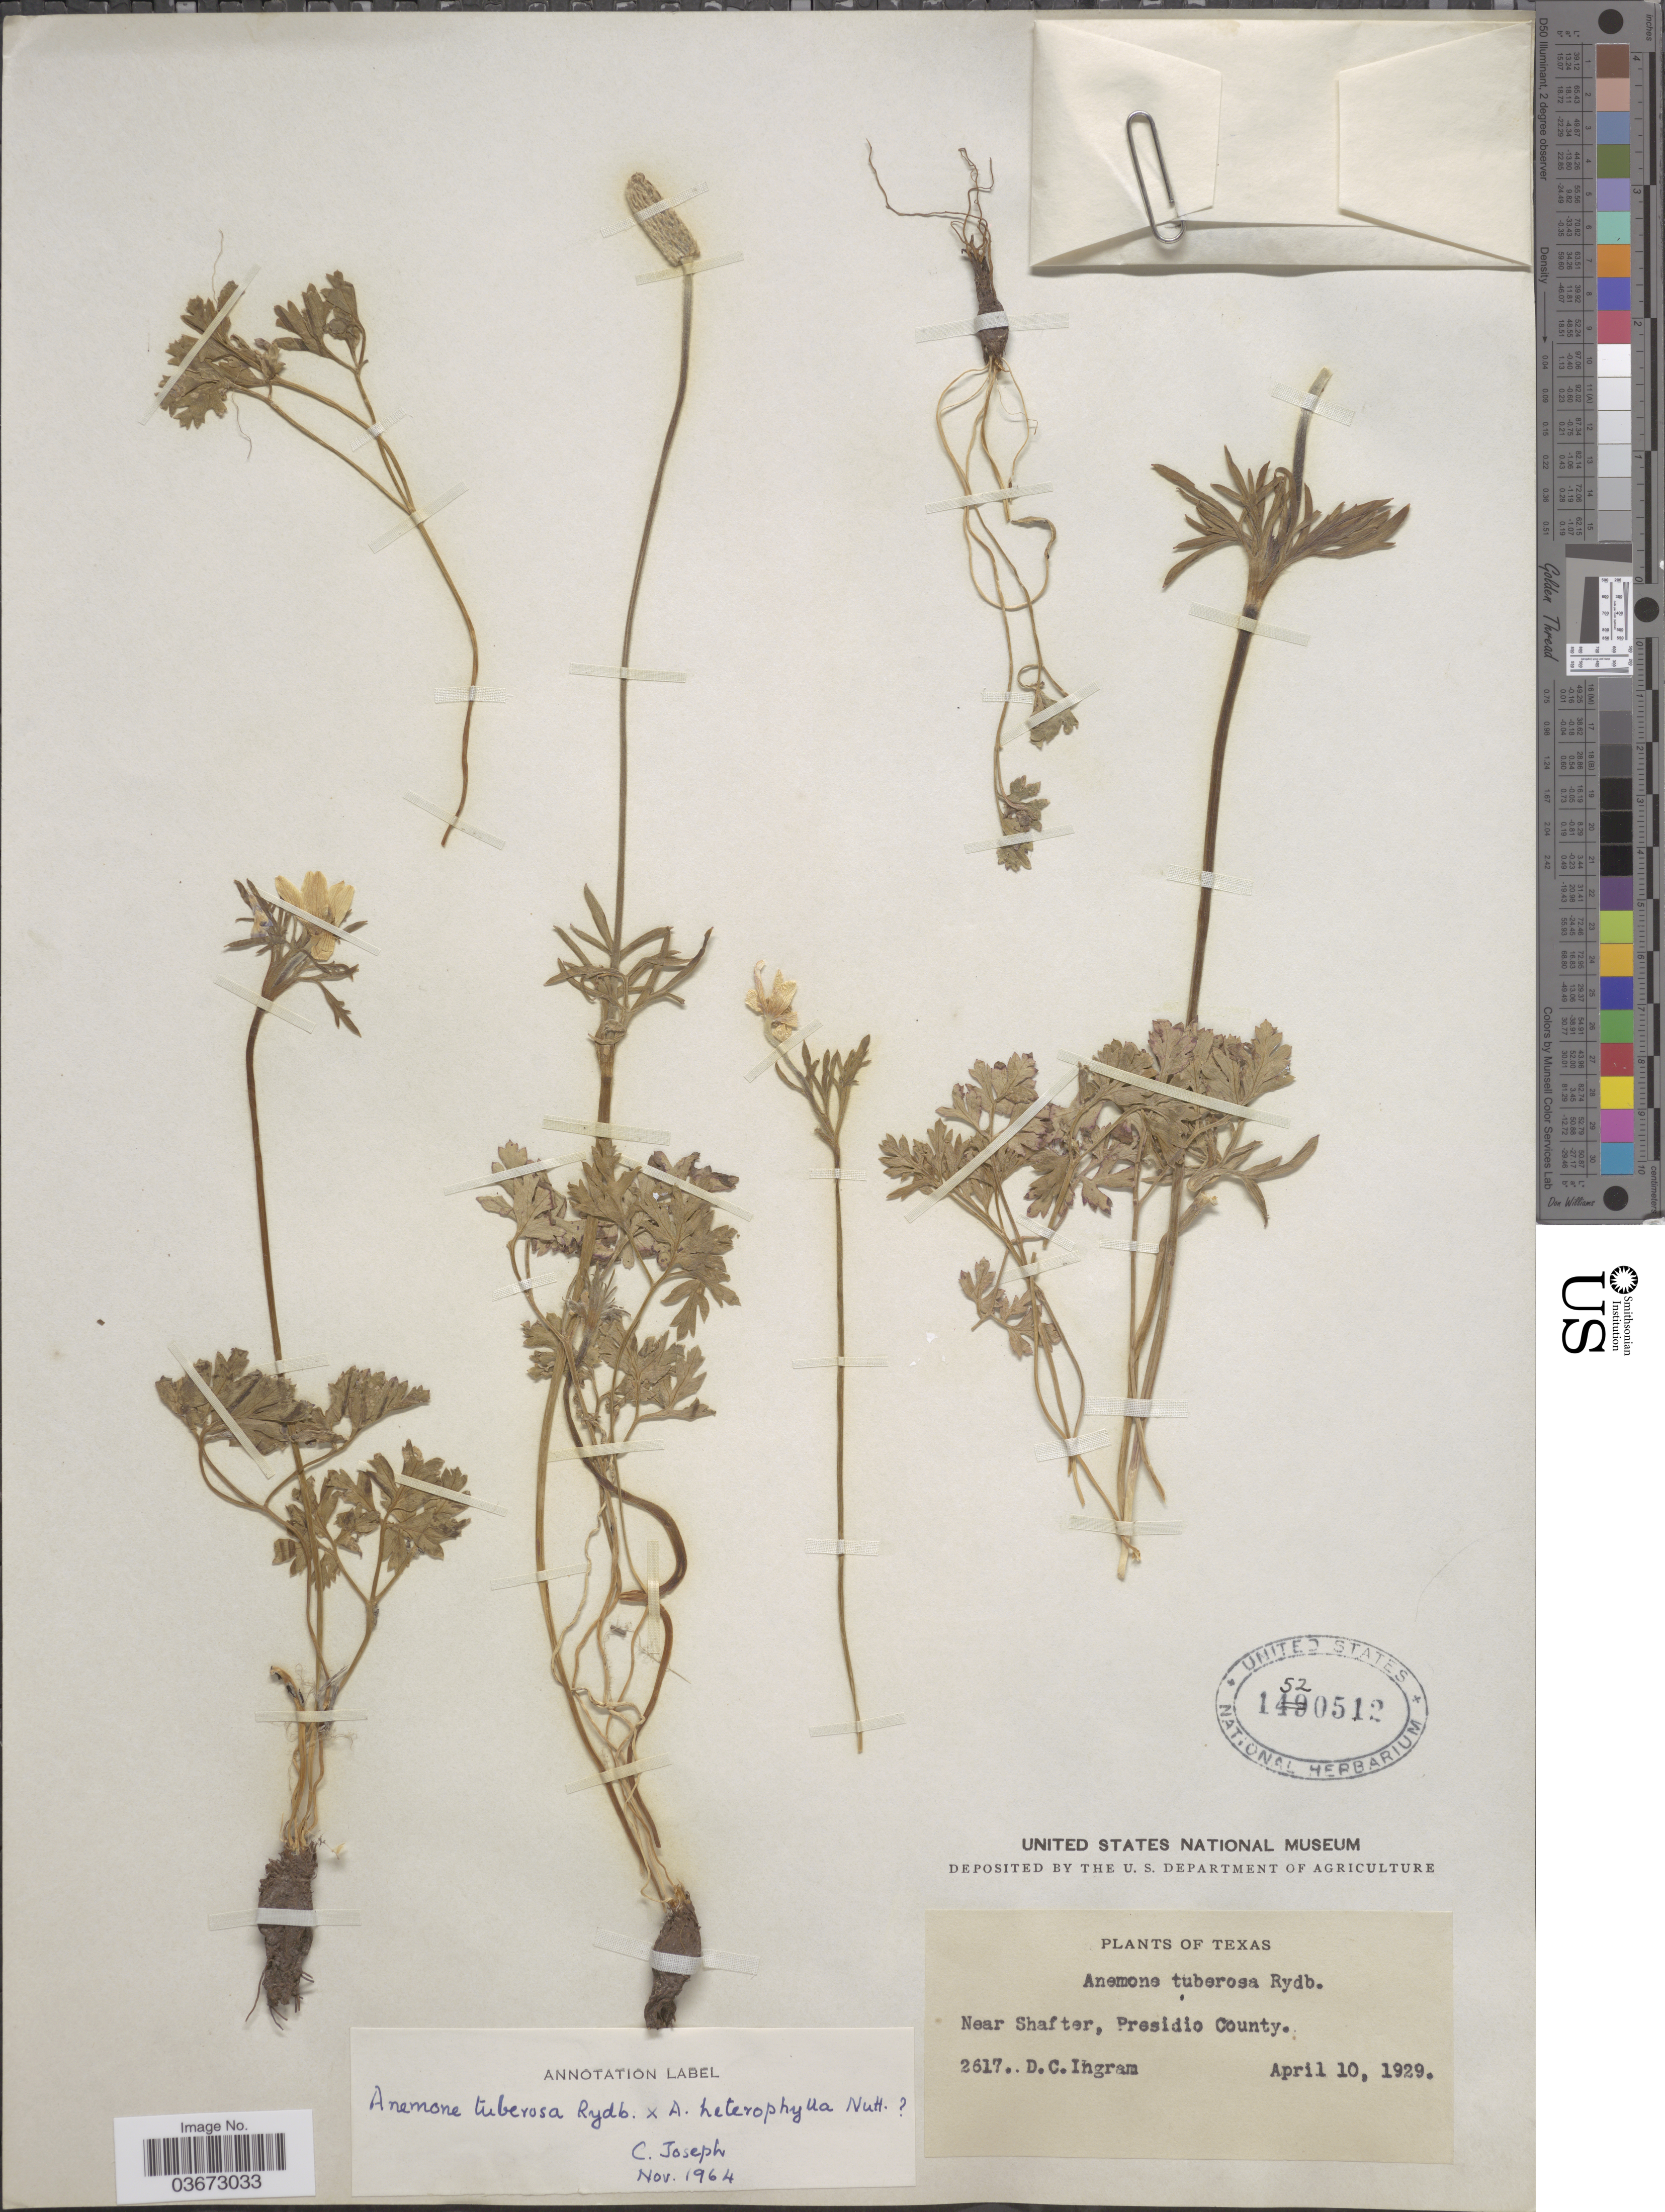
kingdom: Plantae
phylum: Tracheophyta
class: Magnoliopsida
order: Ranunculales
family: Ranunculaceae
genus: Anemone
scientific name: Anemone tuberosa x A. heterophylla Nutt. & Alph. Wood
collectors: D. C. Ingram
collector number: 2617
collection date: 1929-04-10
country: United States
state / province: Texas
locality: Near Shafter, Presidio County.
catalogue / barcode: US 1520512